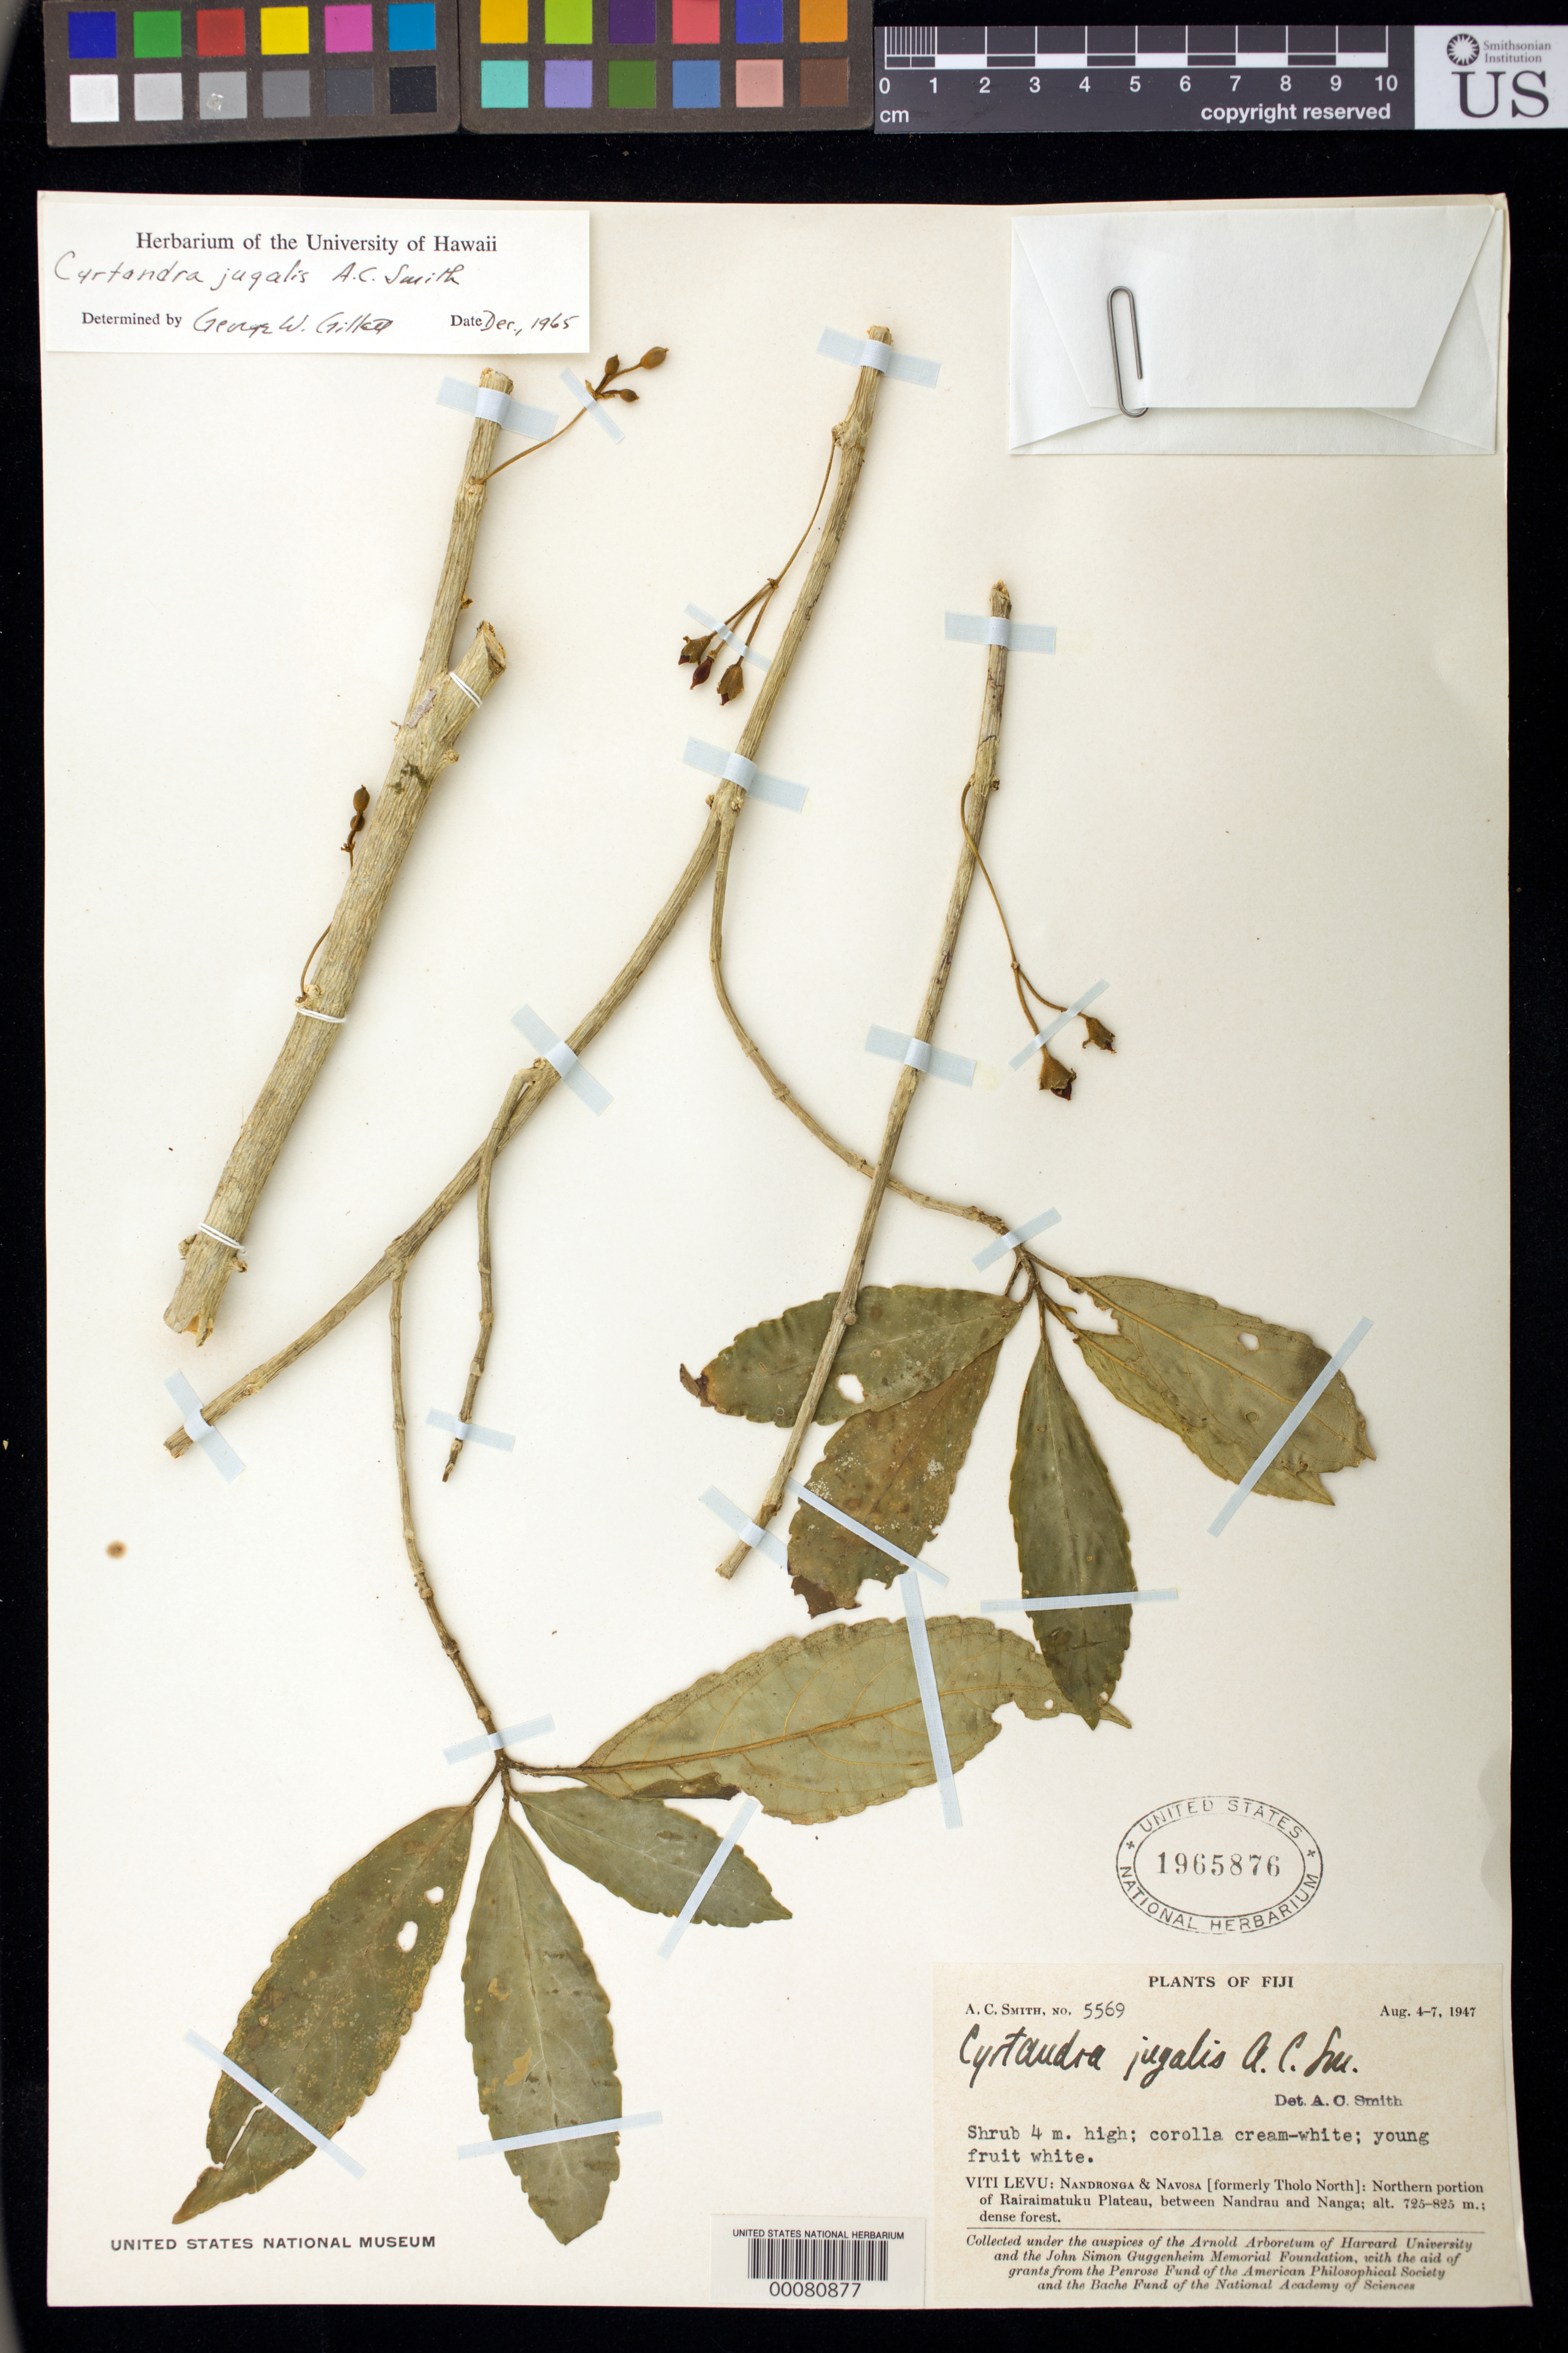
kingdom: Plantae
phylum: Tracheophyta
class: Magnoliopsida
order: Lamiales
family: Gesneriaceae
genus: Cyrtandra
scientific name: Cyrtandra jugalis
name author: A.C. Sm.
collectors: A. C. Smith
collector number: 5569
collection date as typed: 04-07 Aug 1947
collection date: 1947-08-04/1947-08-07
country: Fiji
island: Viti Levu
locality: Nandronga & navosa Ýformerly tholo north¨, northern portion of rairaimatuku plateau, between nandrau and nanga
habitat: Dense forest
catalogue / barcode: US 1965876